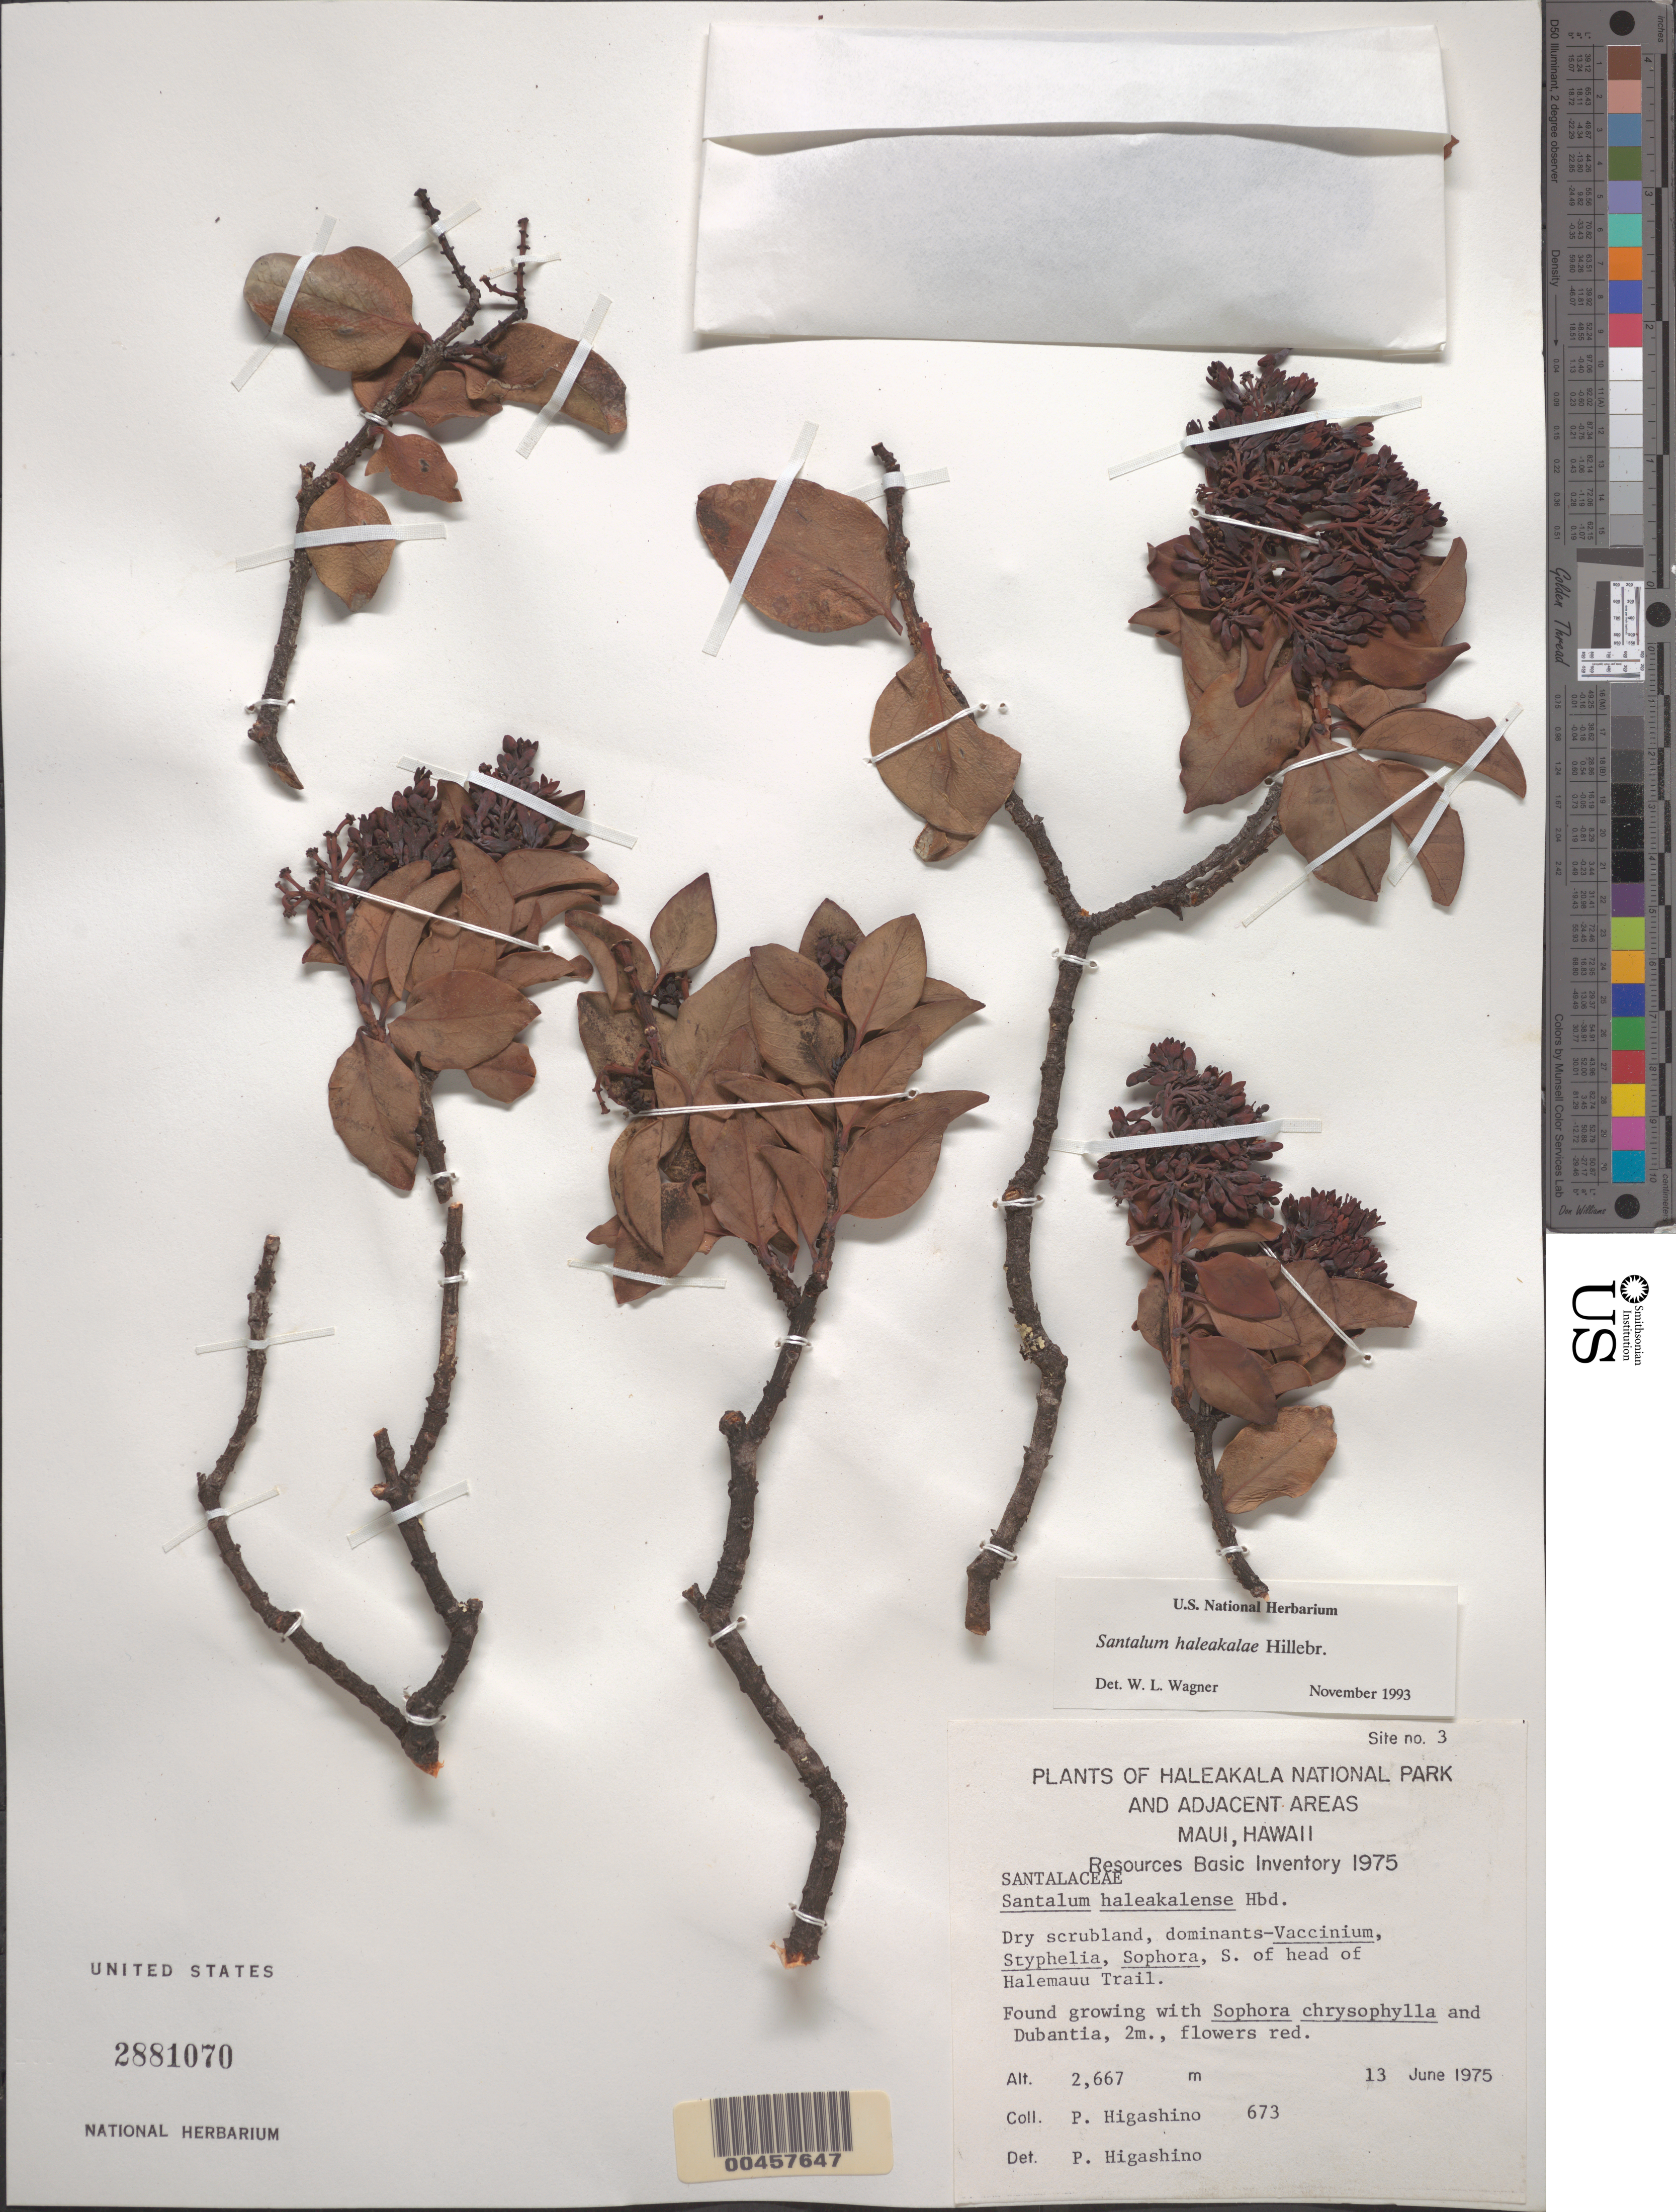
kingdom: Plantae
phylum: Tracheophyta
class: Magnoliopsida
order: Santalales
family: Santalaceae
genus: Santalum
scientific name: Santalum haleakalae var. haleakalae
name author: Hillebr.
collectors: P. Higashino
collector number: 673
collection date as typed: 13 Jun 1975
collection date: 1975-06-13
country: United States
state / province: Hawaii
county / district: Maui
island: Maui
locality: S of head of Halemauu Trail, Haleakala National Park and Adjacent Areas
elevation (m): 2667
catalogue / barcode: US 2881070